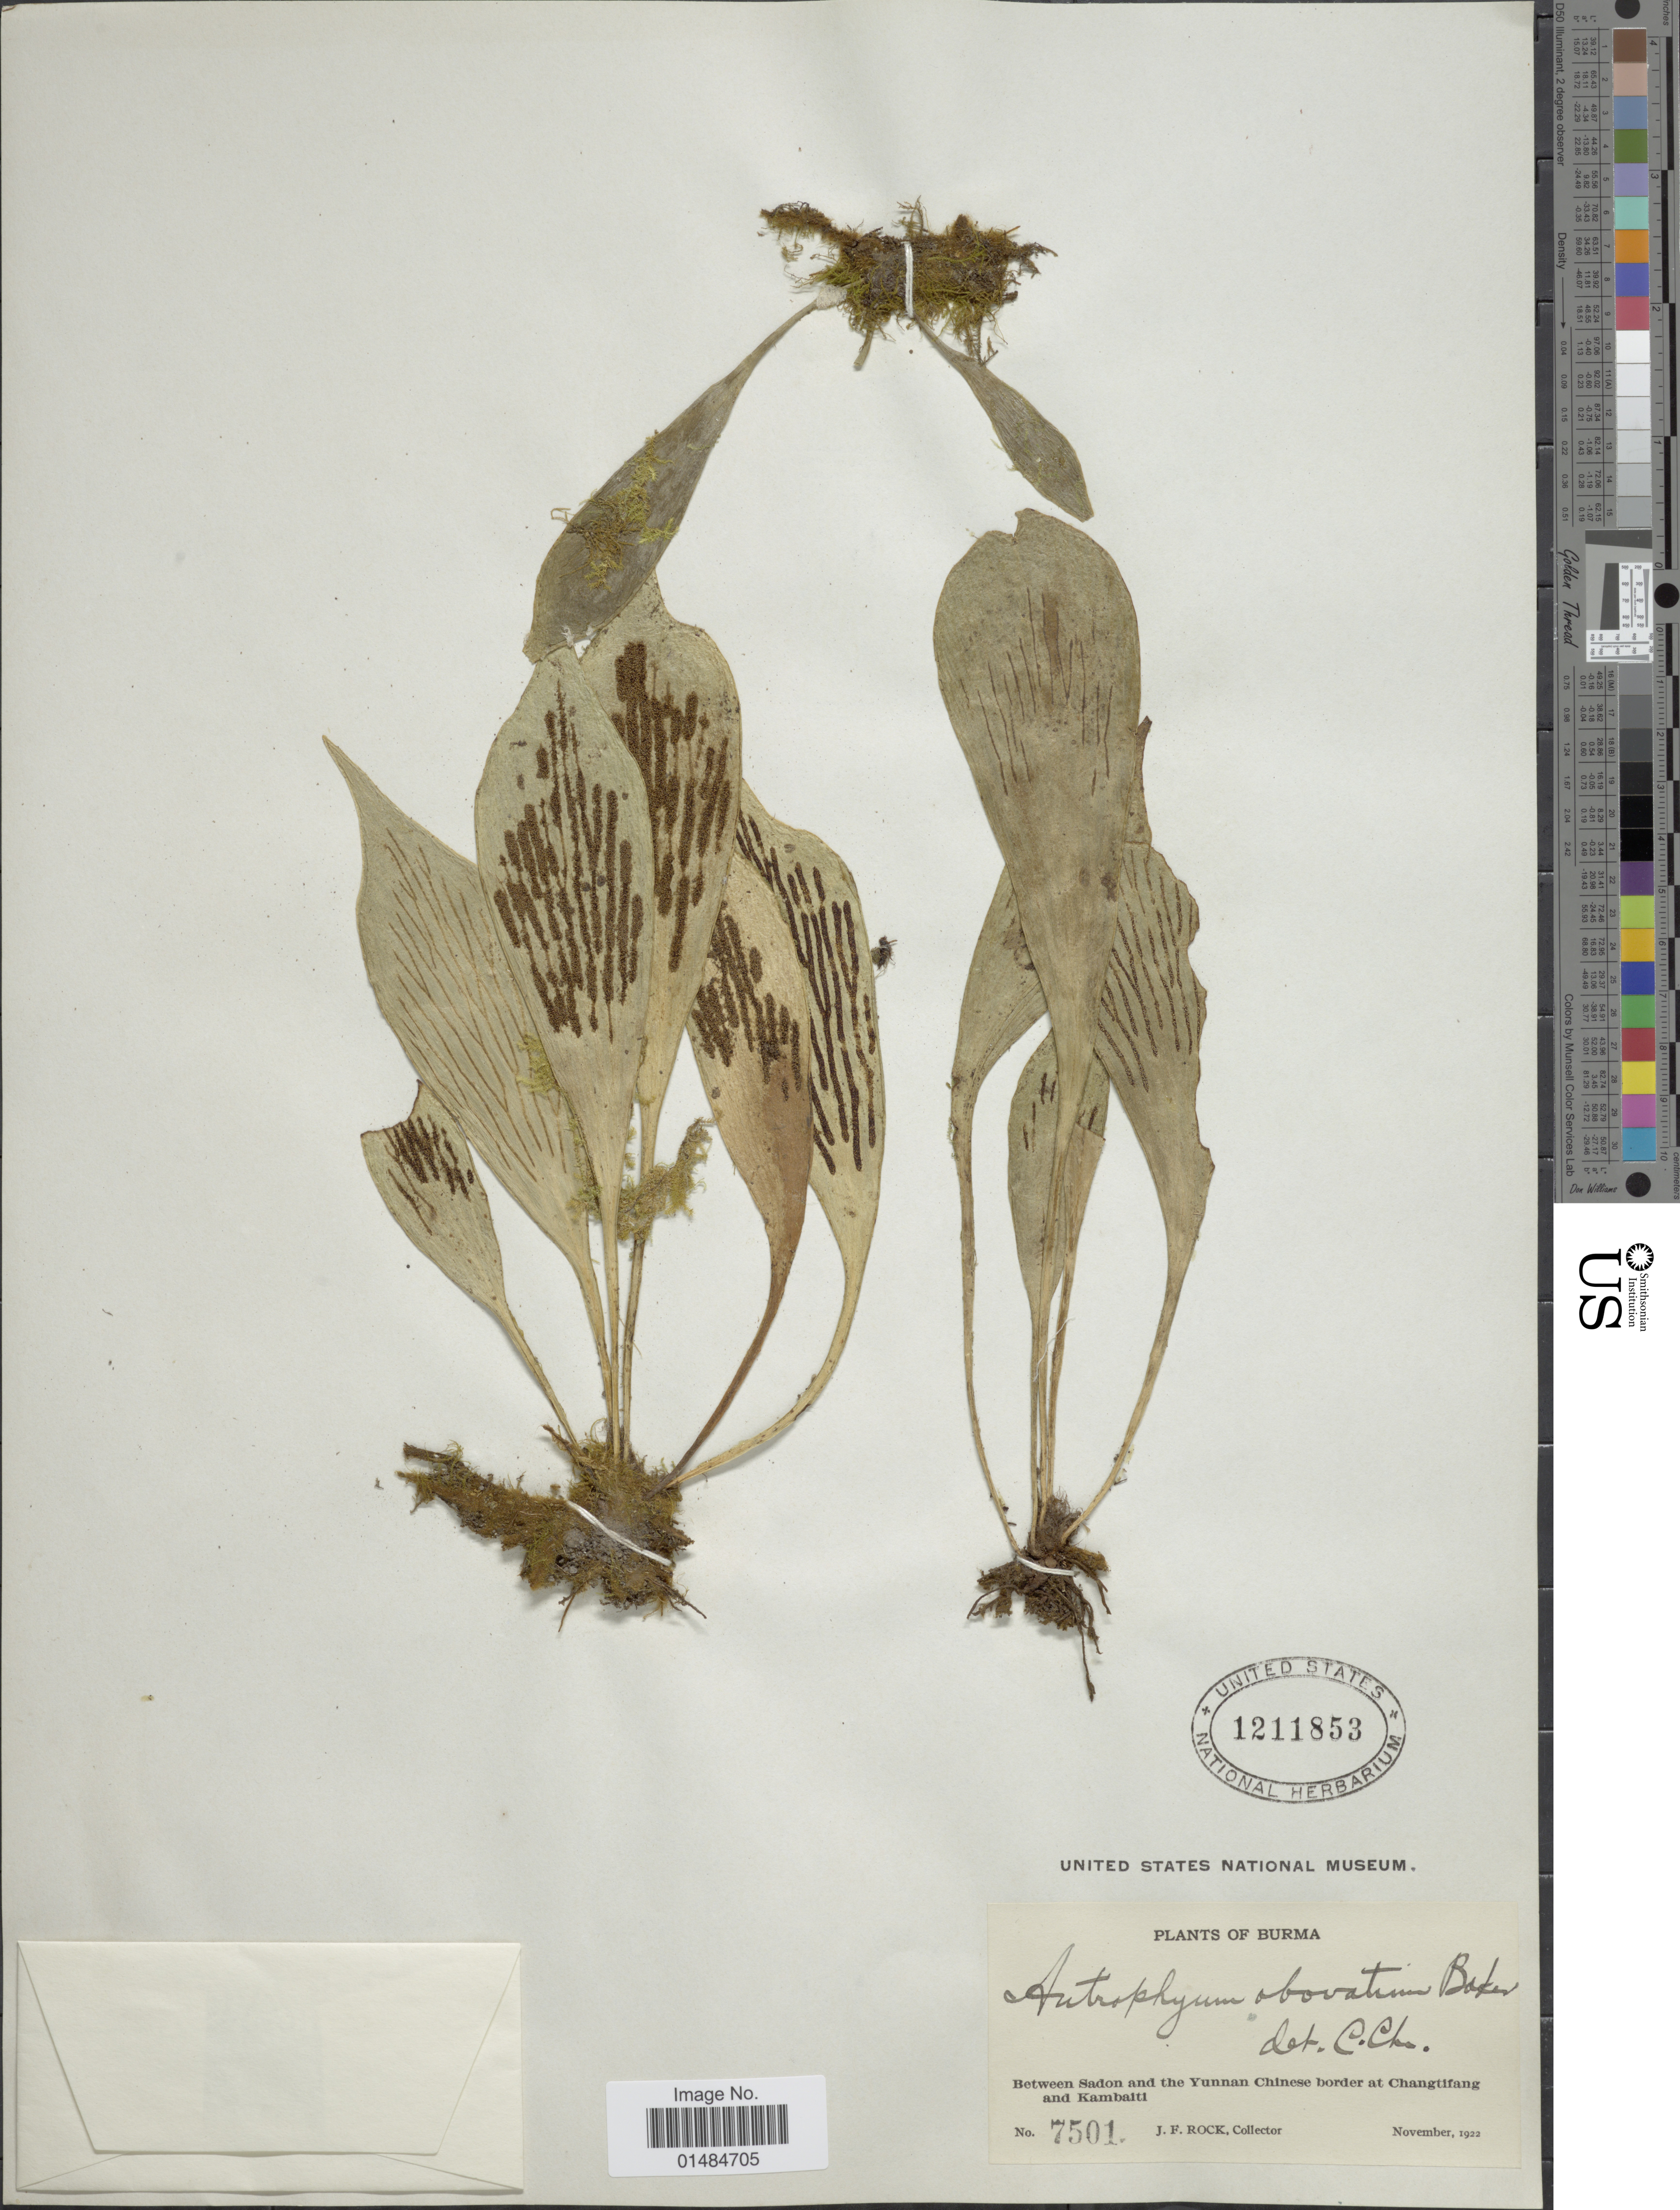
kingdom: Plantae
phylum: Tracheophyta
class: Polypodiopsida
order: Polypodiales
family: Pteridaceae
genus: Antrophyum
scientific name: Antrophyum obovatum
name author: Baker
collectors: J. Rock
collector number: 7501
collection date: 1922-11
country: Myanmar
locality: Burma. Between Sadon and the Yunnan Chinese border at Changtifang and Kambaiti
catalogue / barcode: US 1211853